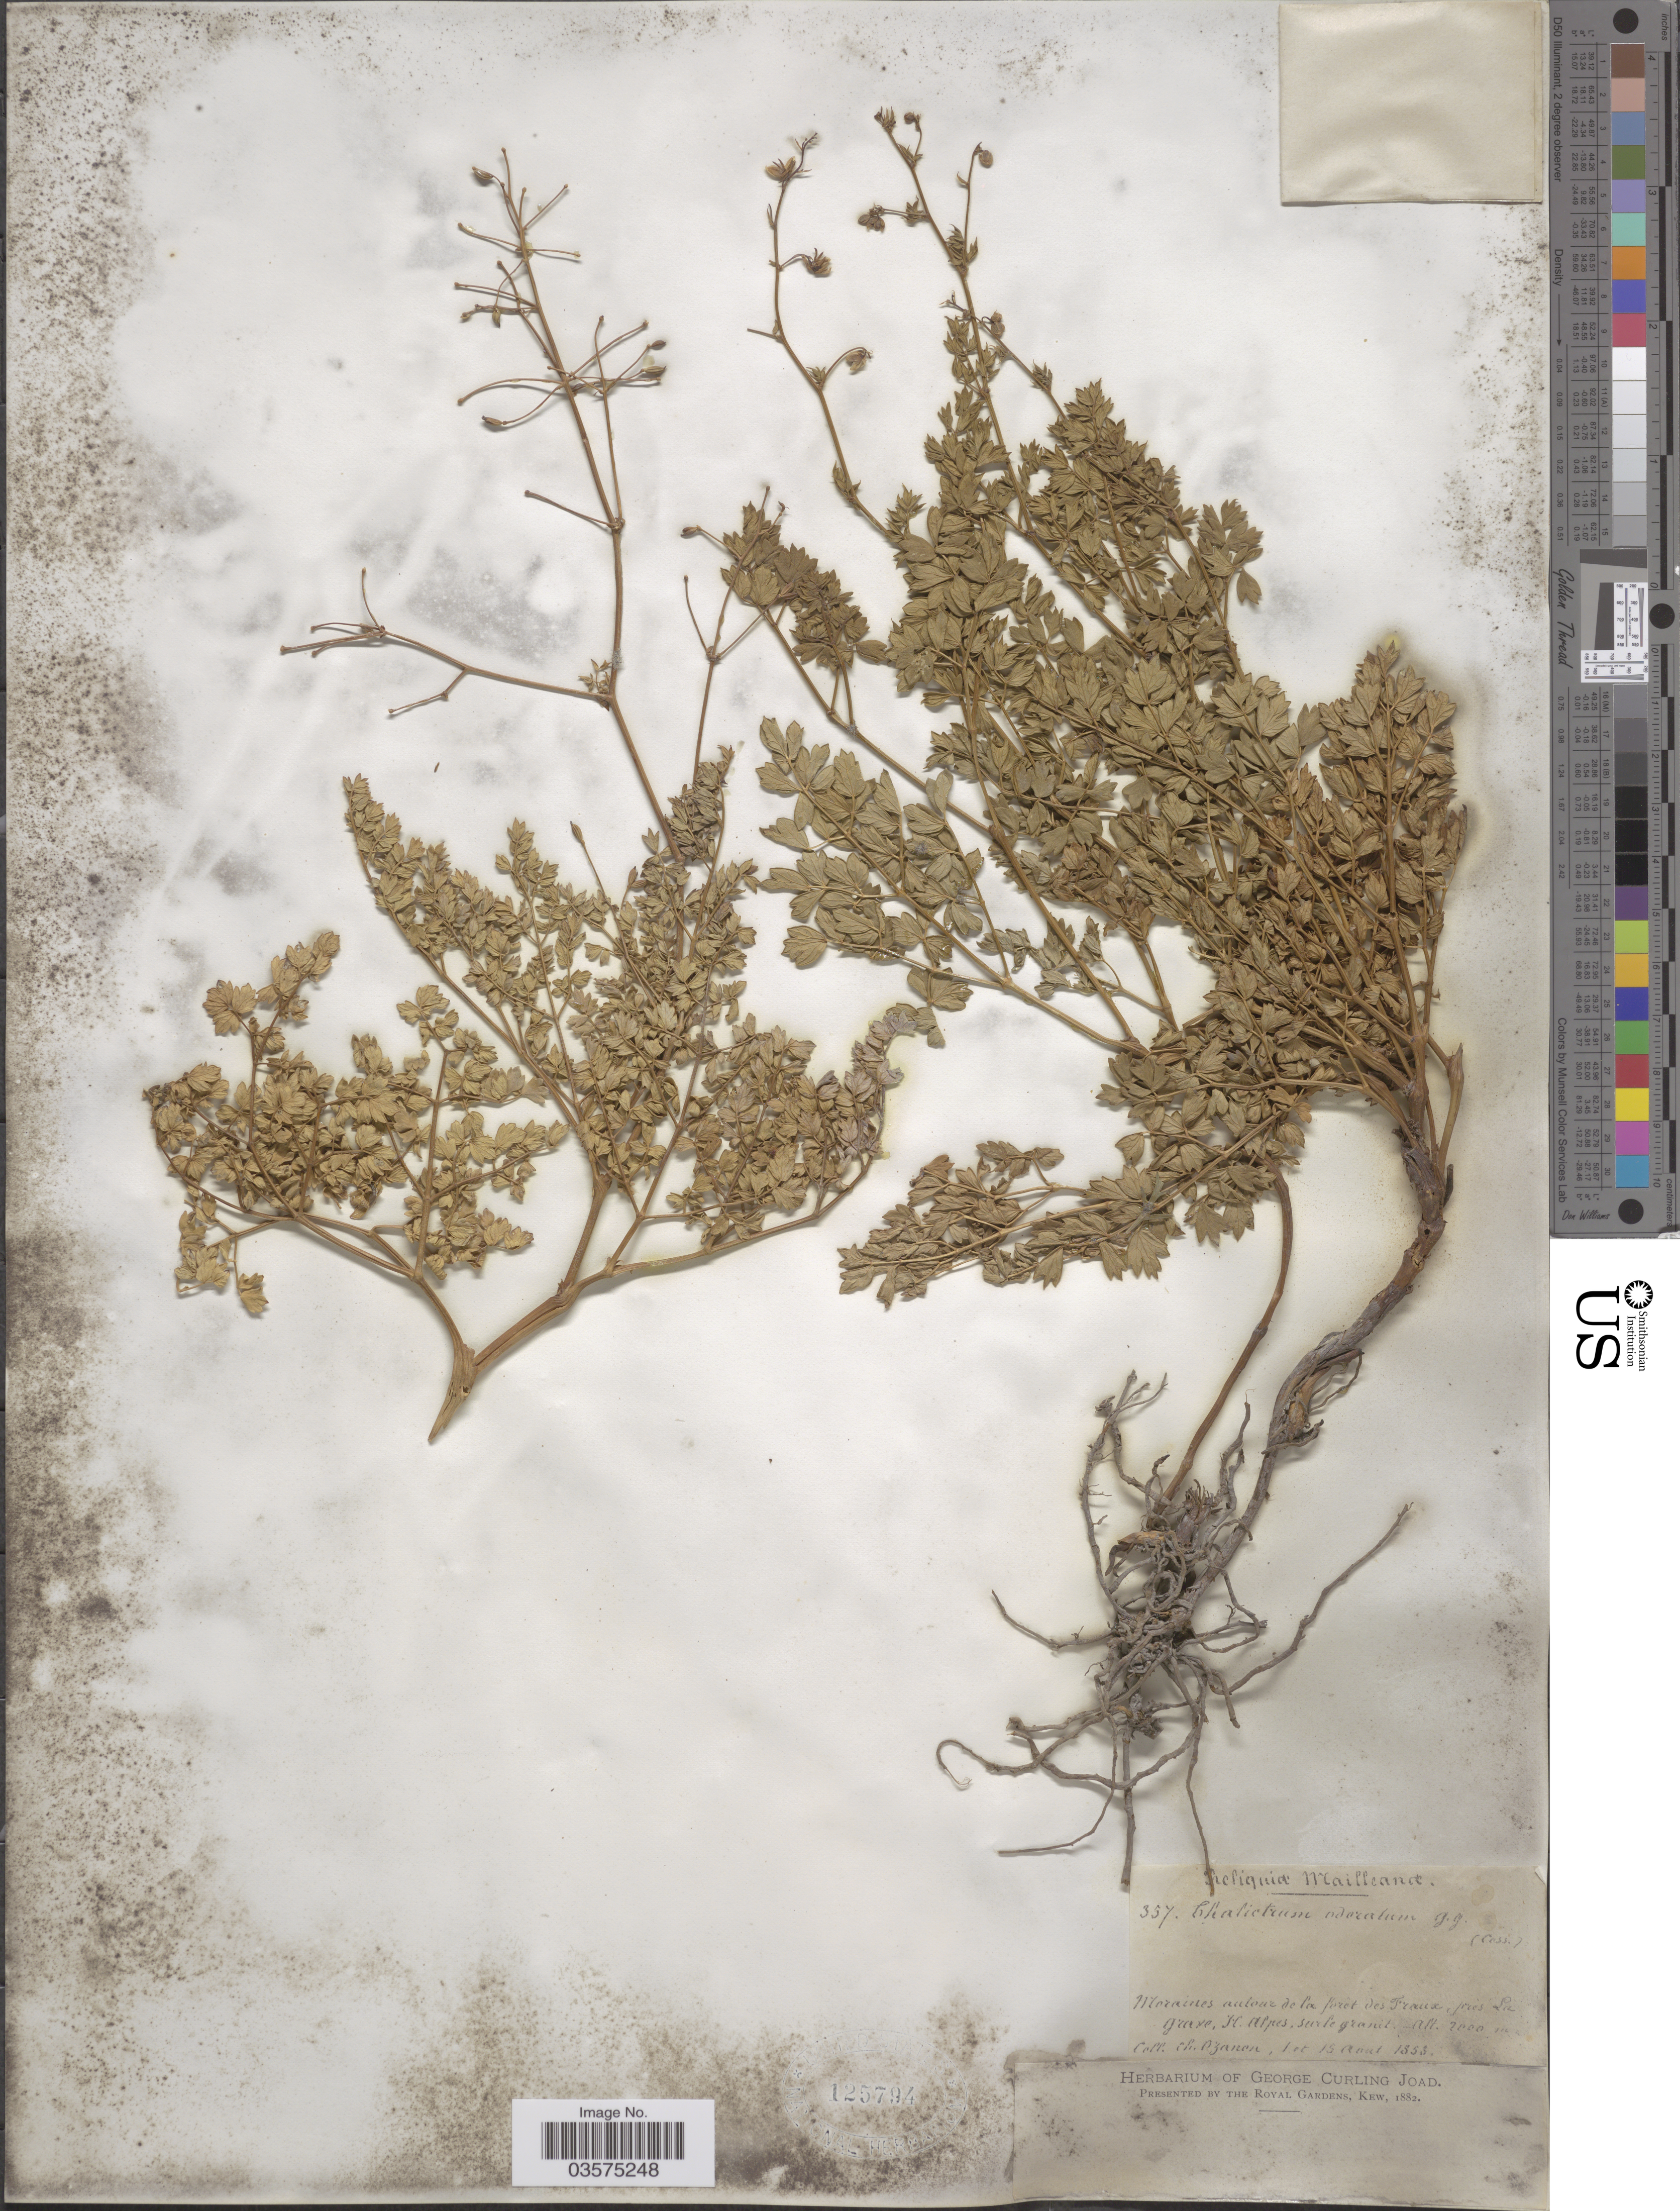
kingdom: Plantae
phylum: Tracheophyta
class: Magnoliopsida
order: Ranunculales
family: Ranunculaceae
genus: Thalictrum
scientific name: Thalictrum odoratum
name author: Gren. & Godr.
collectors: C. Ozanon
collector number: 357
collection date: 1853-08-01/1853-08-15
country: France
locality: Moraines autour de la foret des Fraux [interpreted], prés La Grave, H. Alpes.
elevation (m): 2000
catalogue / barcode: US 125794